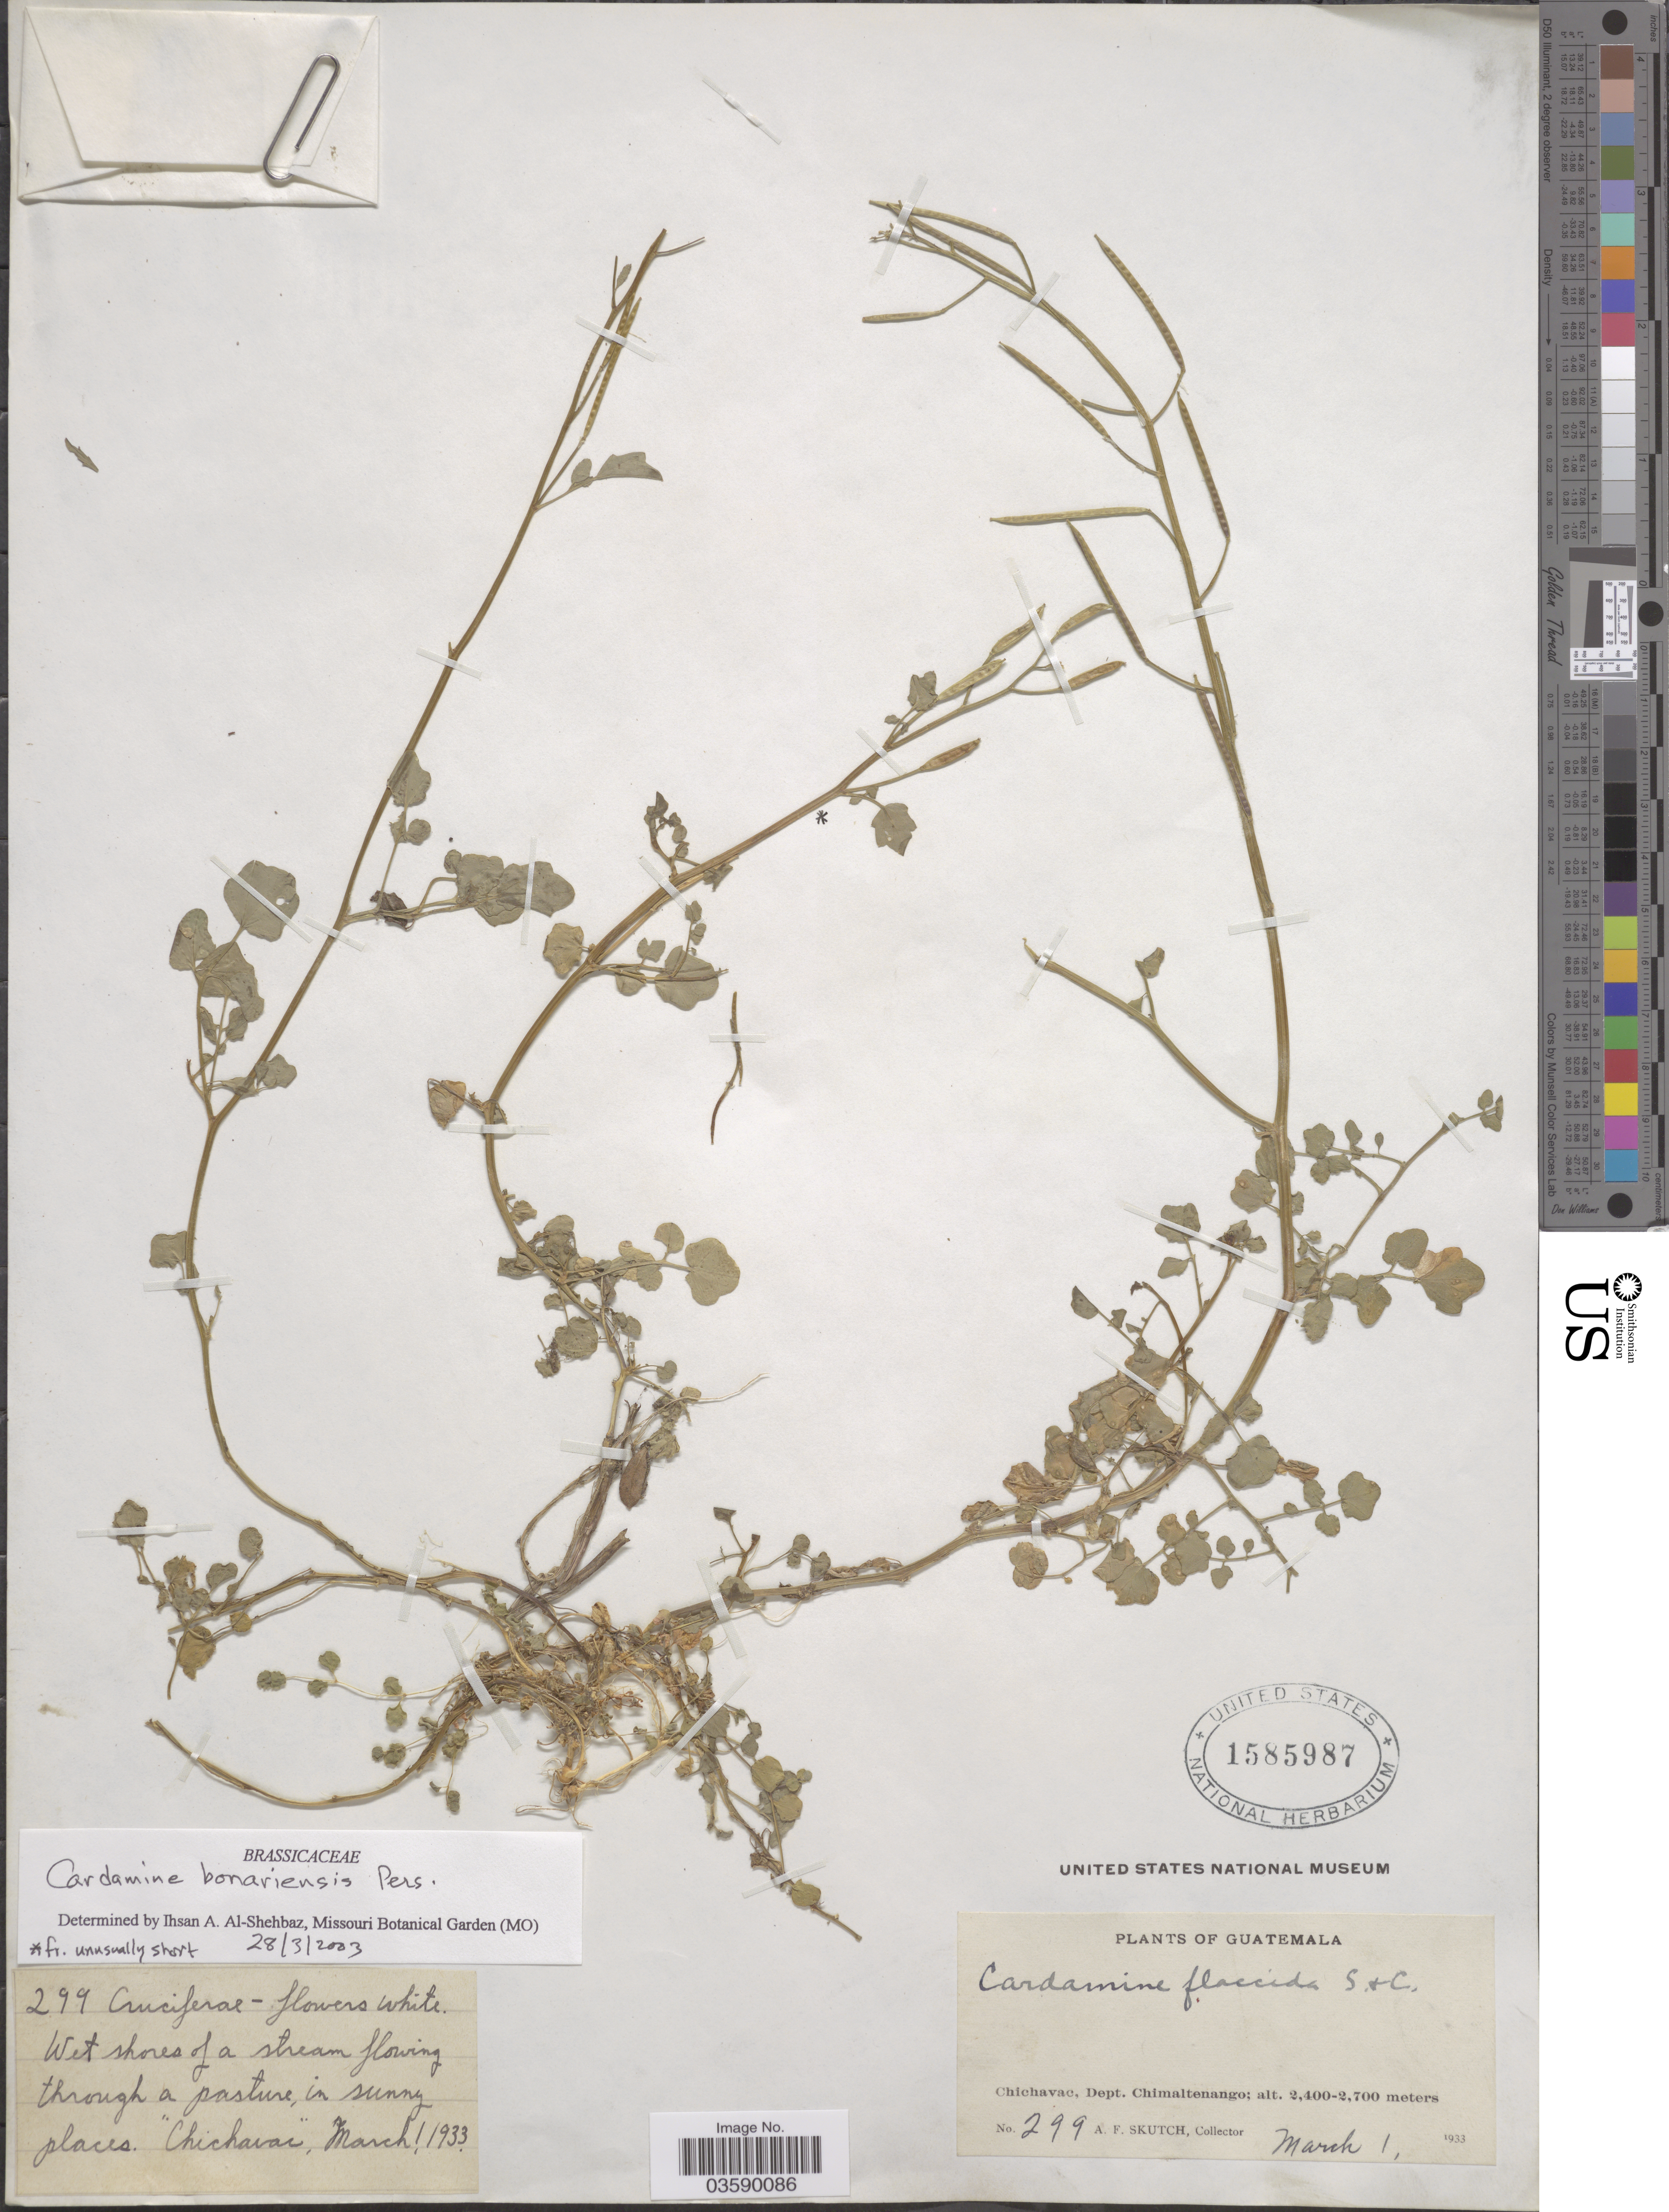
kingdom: Plantae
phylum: Tracheophyta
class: Magnoliopsida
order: Brassicales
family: Brassicaceae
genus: Cardamine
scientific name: Cardamine bonariensis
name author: Pers.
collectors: A. F. Skutch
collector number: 299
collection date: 1933-03-01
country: Guatemala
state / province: Chimaltenango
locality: Chichavac, Dept. Chimaltenango.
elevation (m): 2400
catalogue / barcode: US 1585987